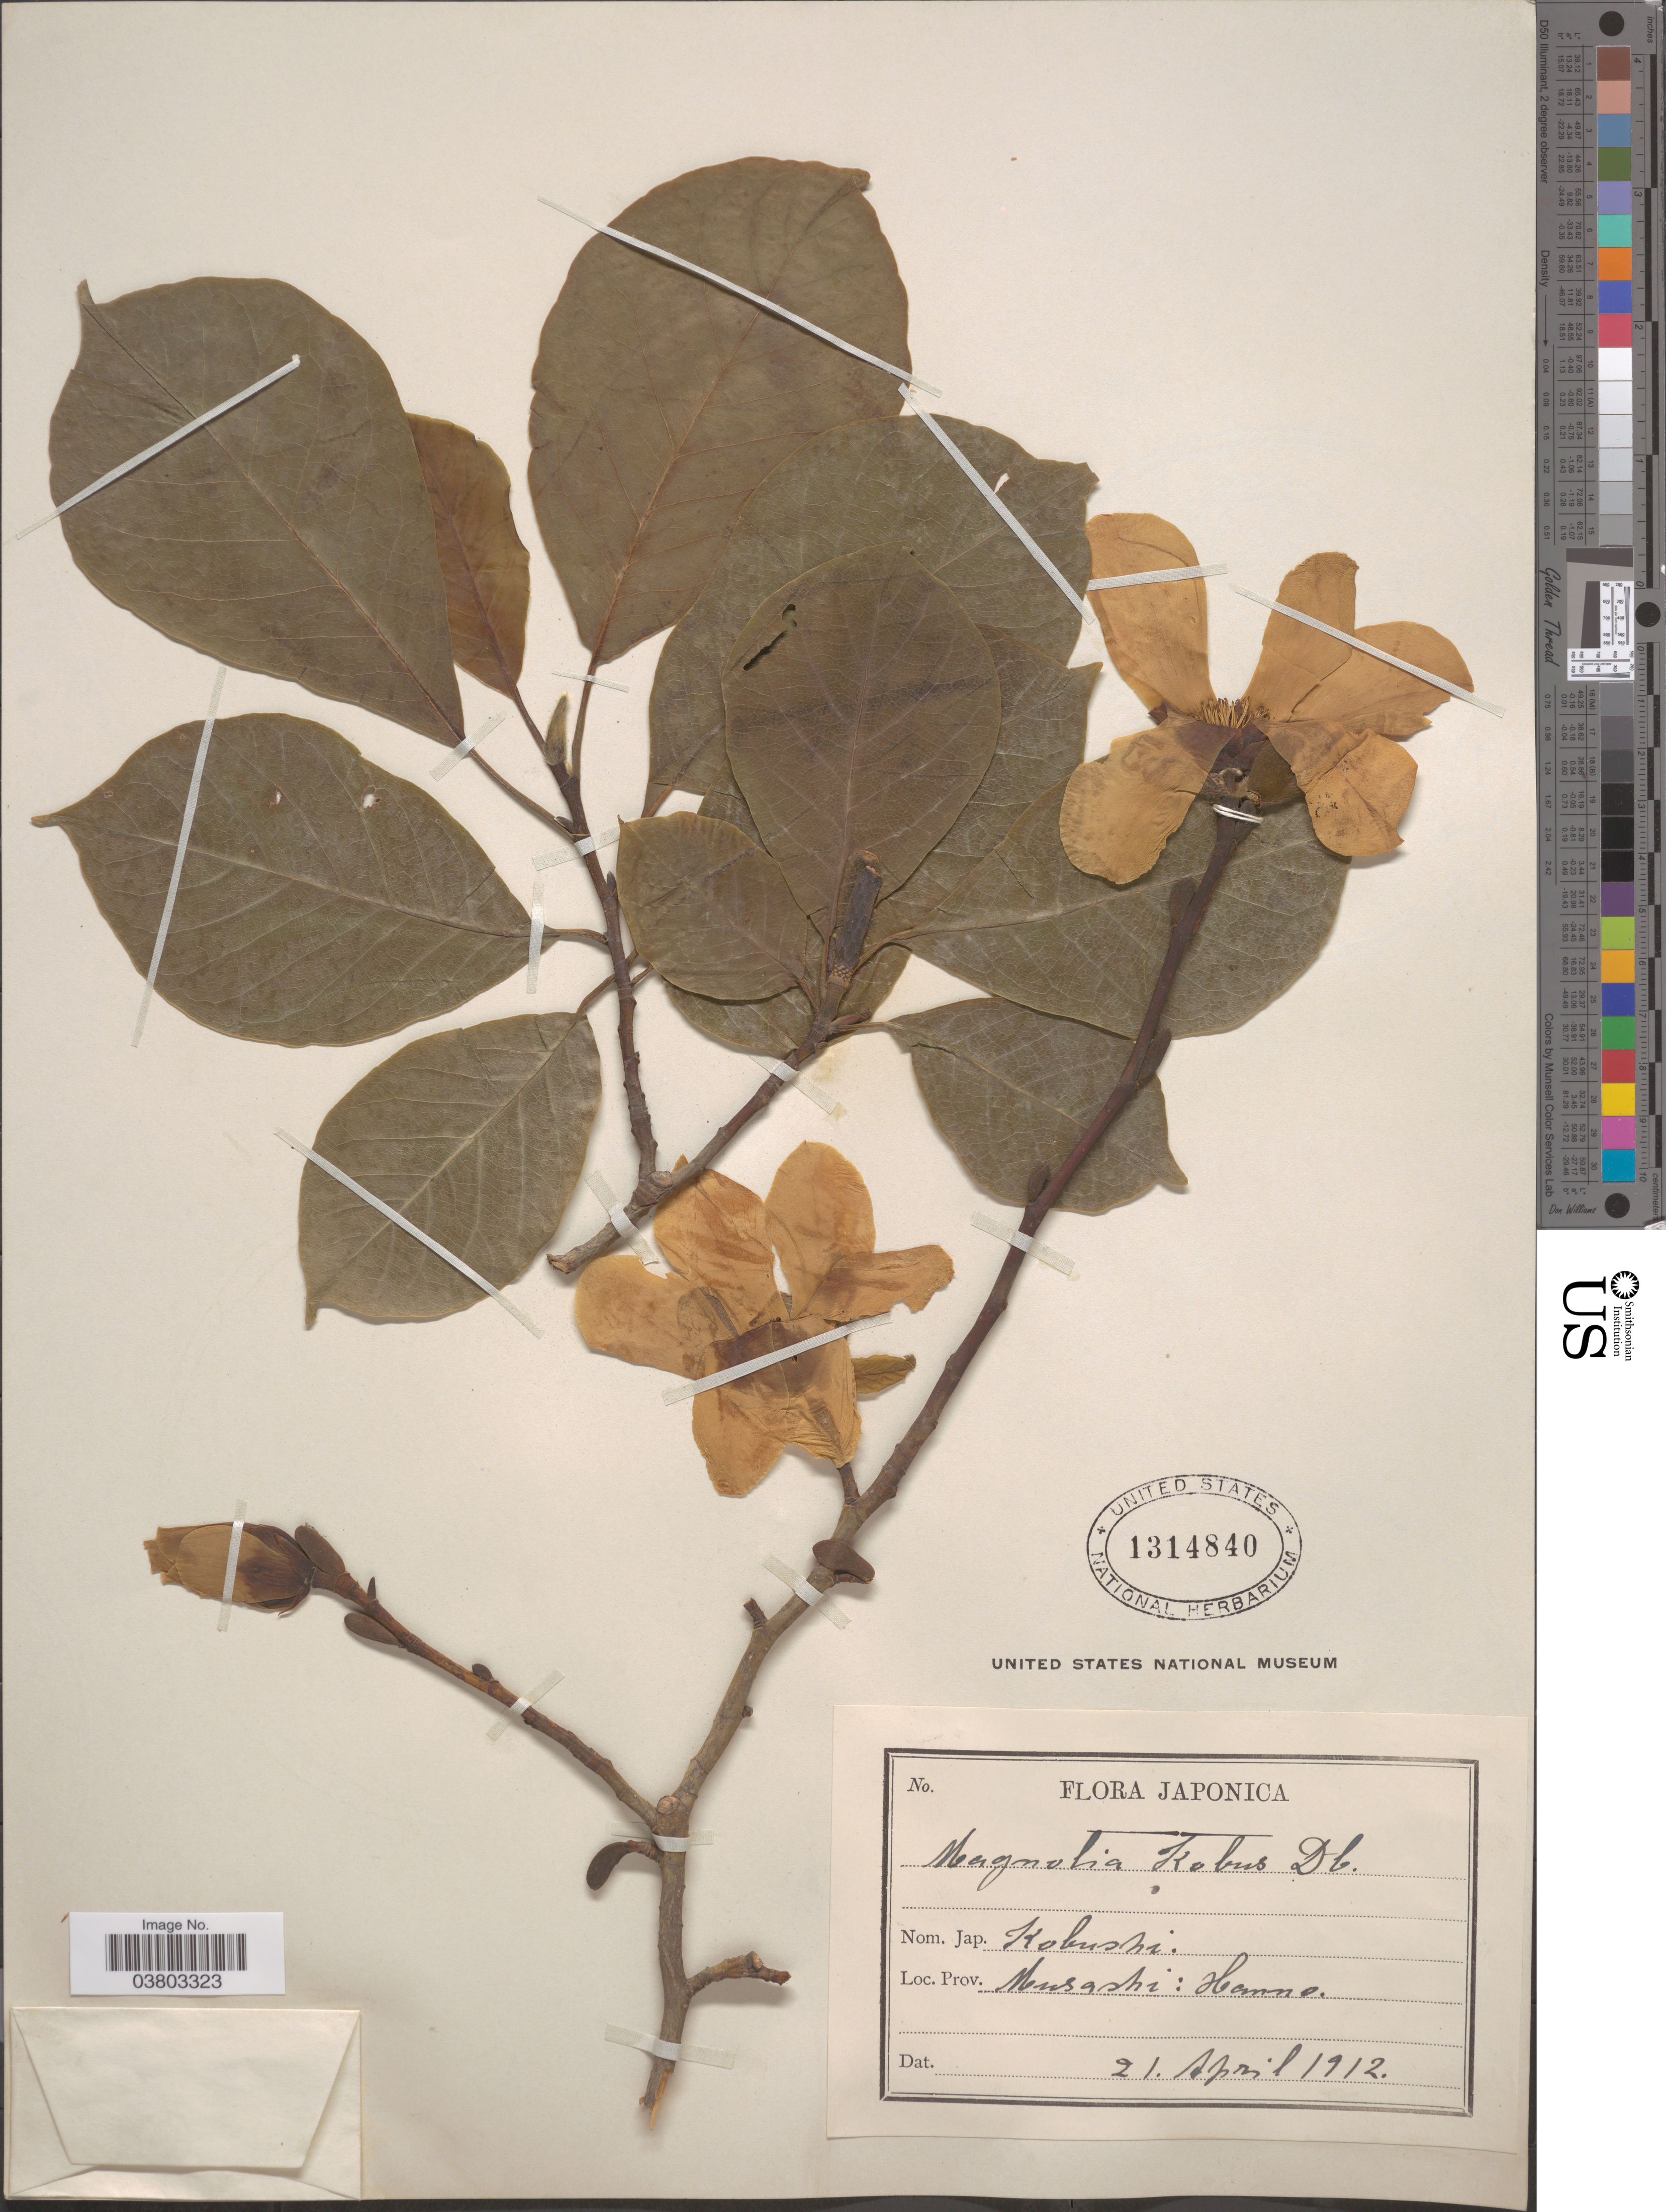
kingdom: Plantae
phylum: Tracheophyta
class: Magnoliopsida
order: Magnoliales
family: Magnoliaceae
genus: Magnolia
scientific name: Magnolia kobus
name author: DC.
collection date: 1912-04-21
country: Japan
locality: Musashi: Hanno.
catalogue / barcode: US 1314840